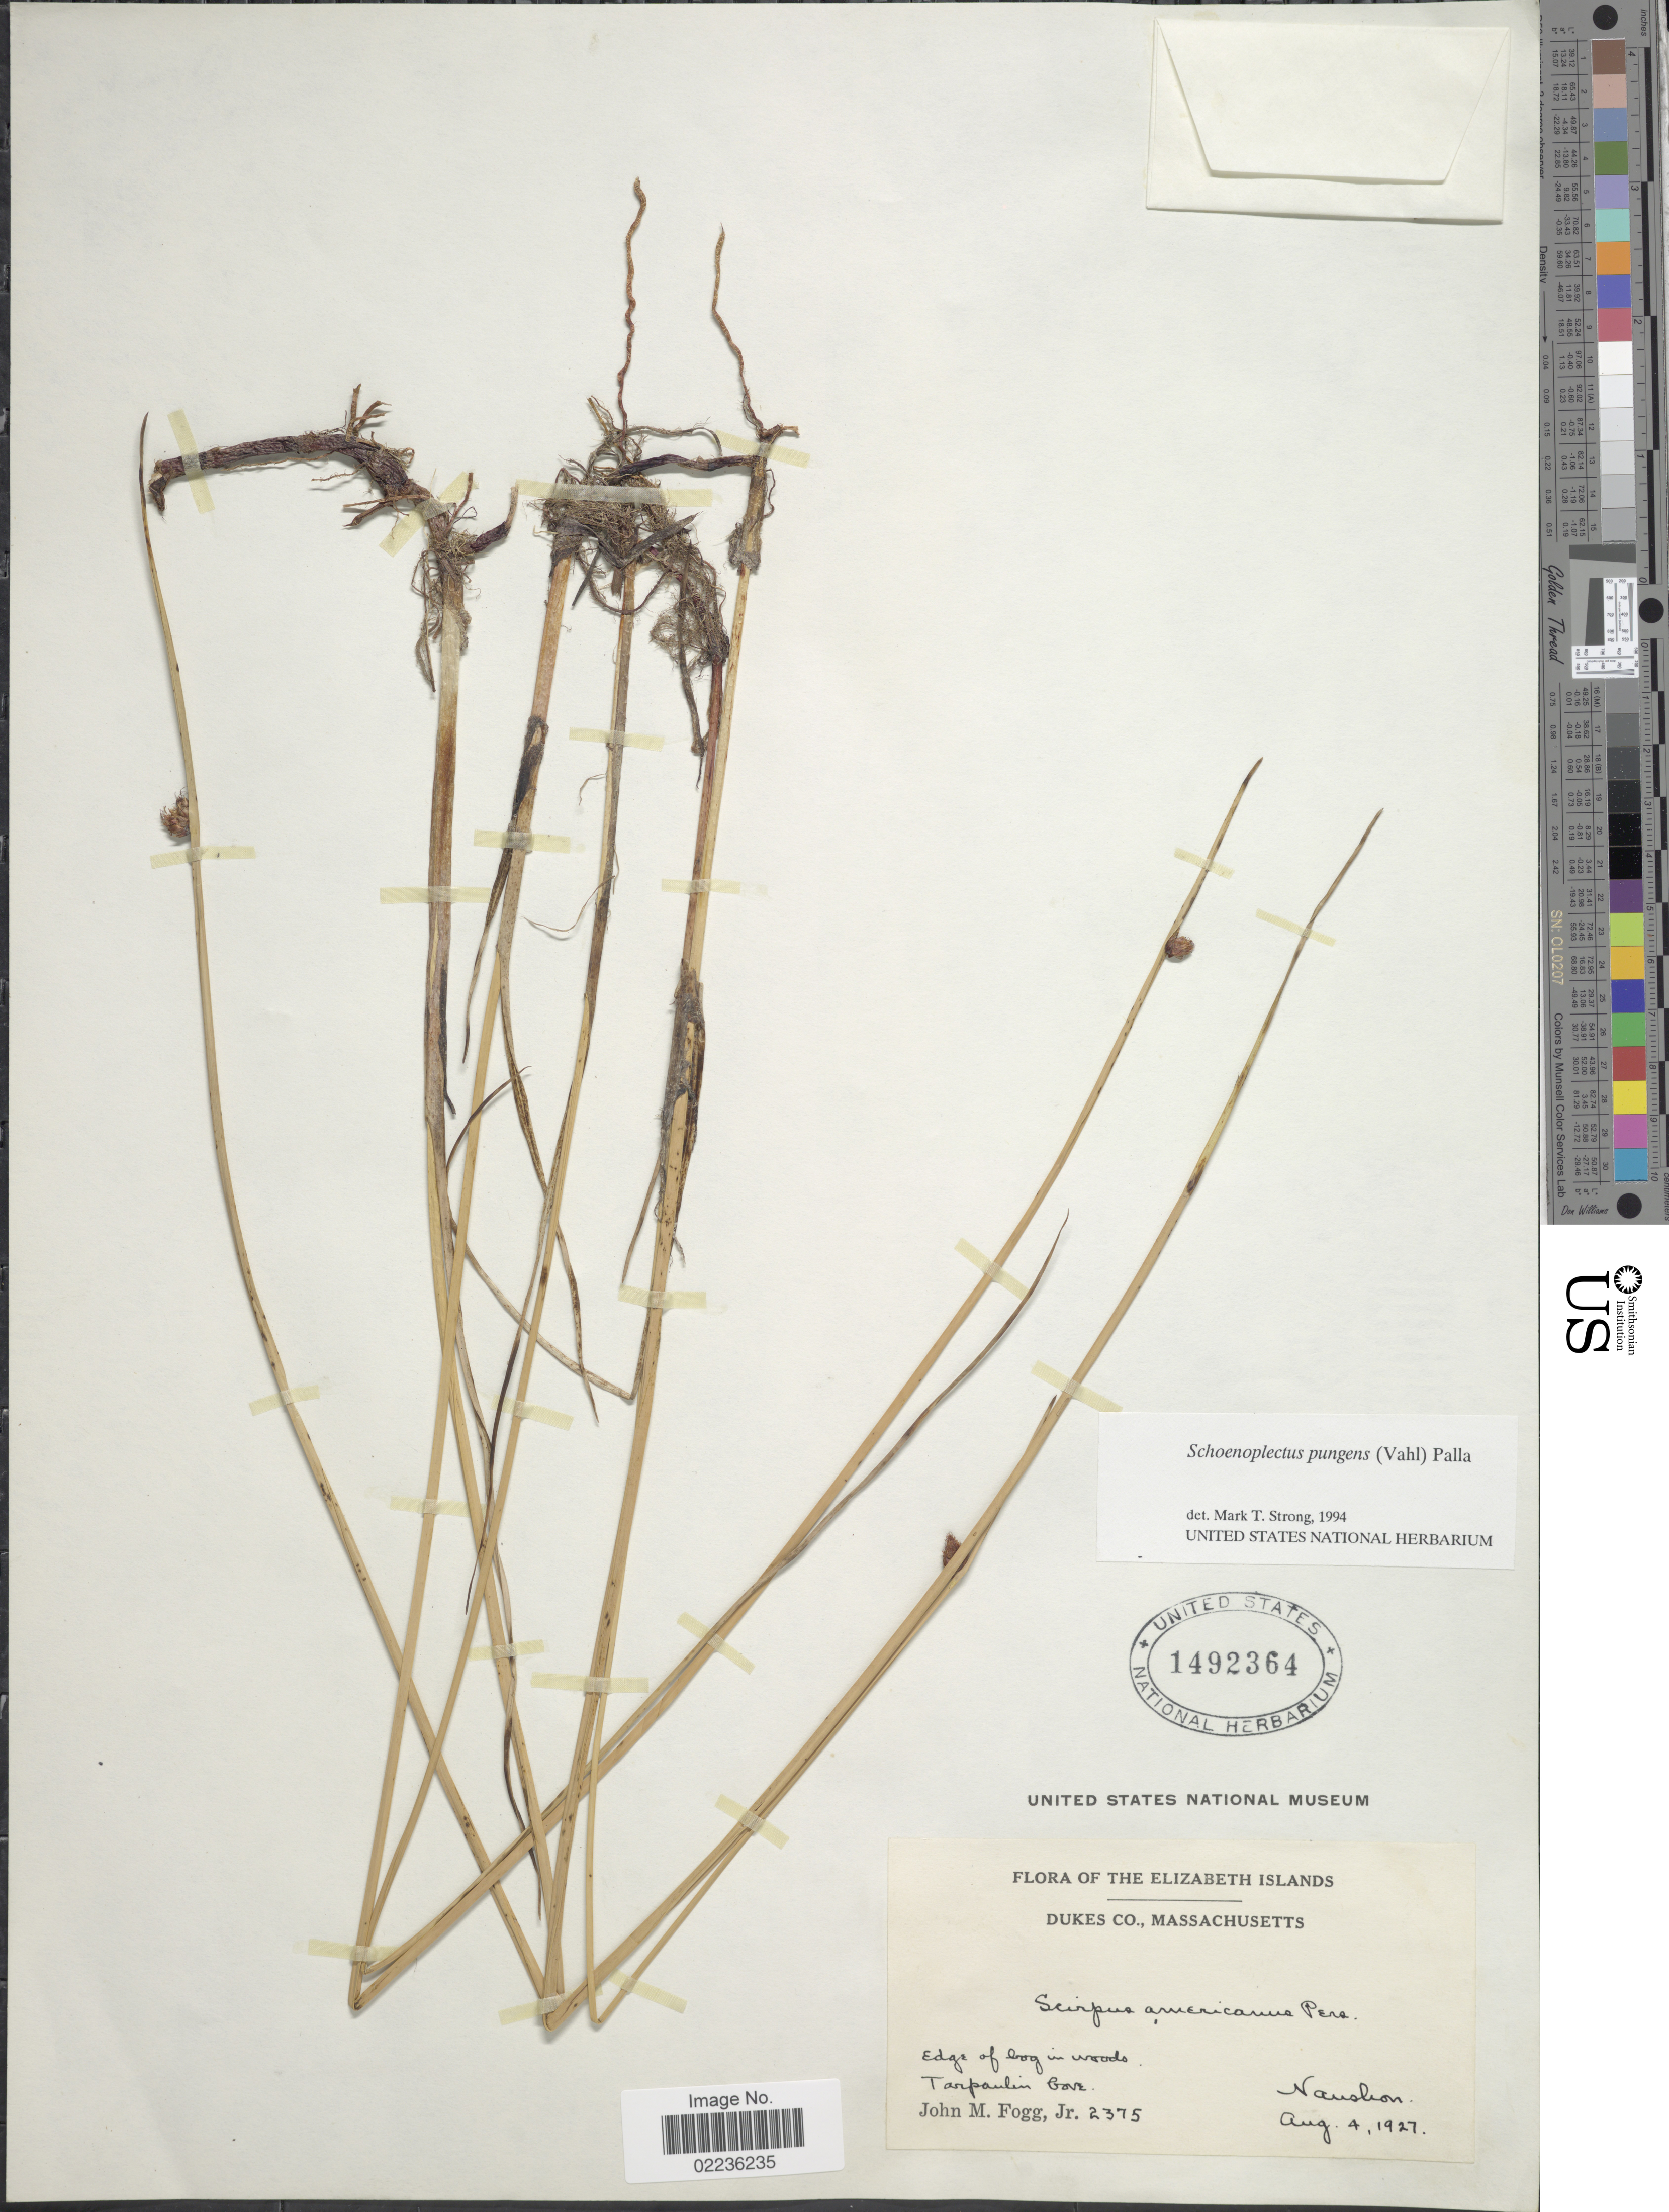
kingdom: Plantae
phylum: Tracheophyta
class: Liliopsida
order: Poales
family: Cyperaceae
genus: Schoenoplectus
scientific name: Schoenoplectus pungens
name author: (Vahl) Palla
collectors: J. Fogg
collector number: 2375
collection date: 1927-08-04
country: United States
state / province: Massachusetts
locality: Elizabeth Islands. Dukes Co. Edge of bog in woods. Tarpanlin Cove. Naushon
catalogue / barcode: US 1492364